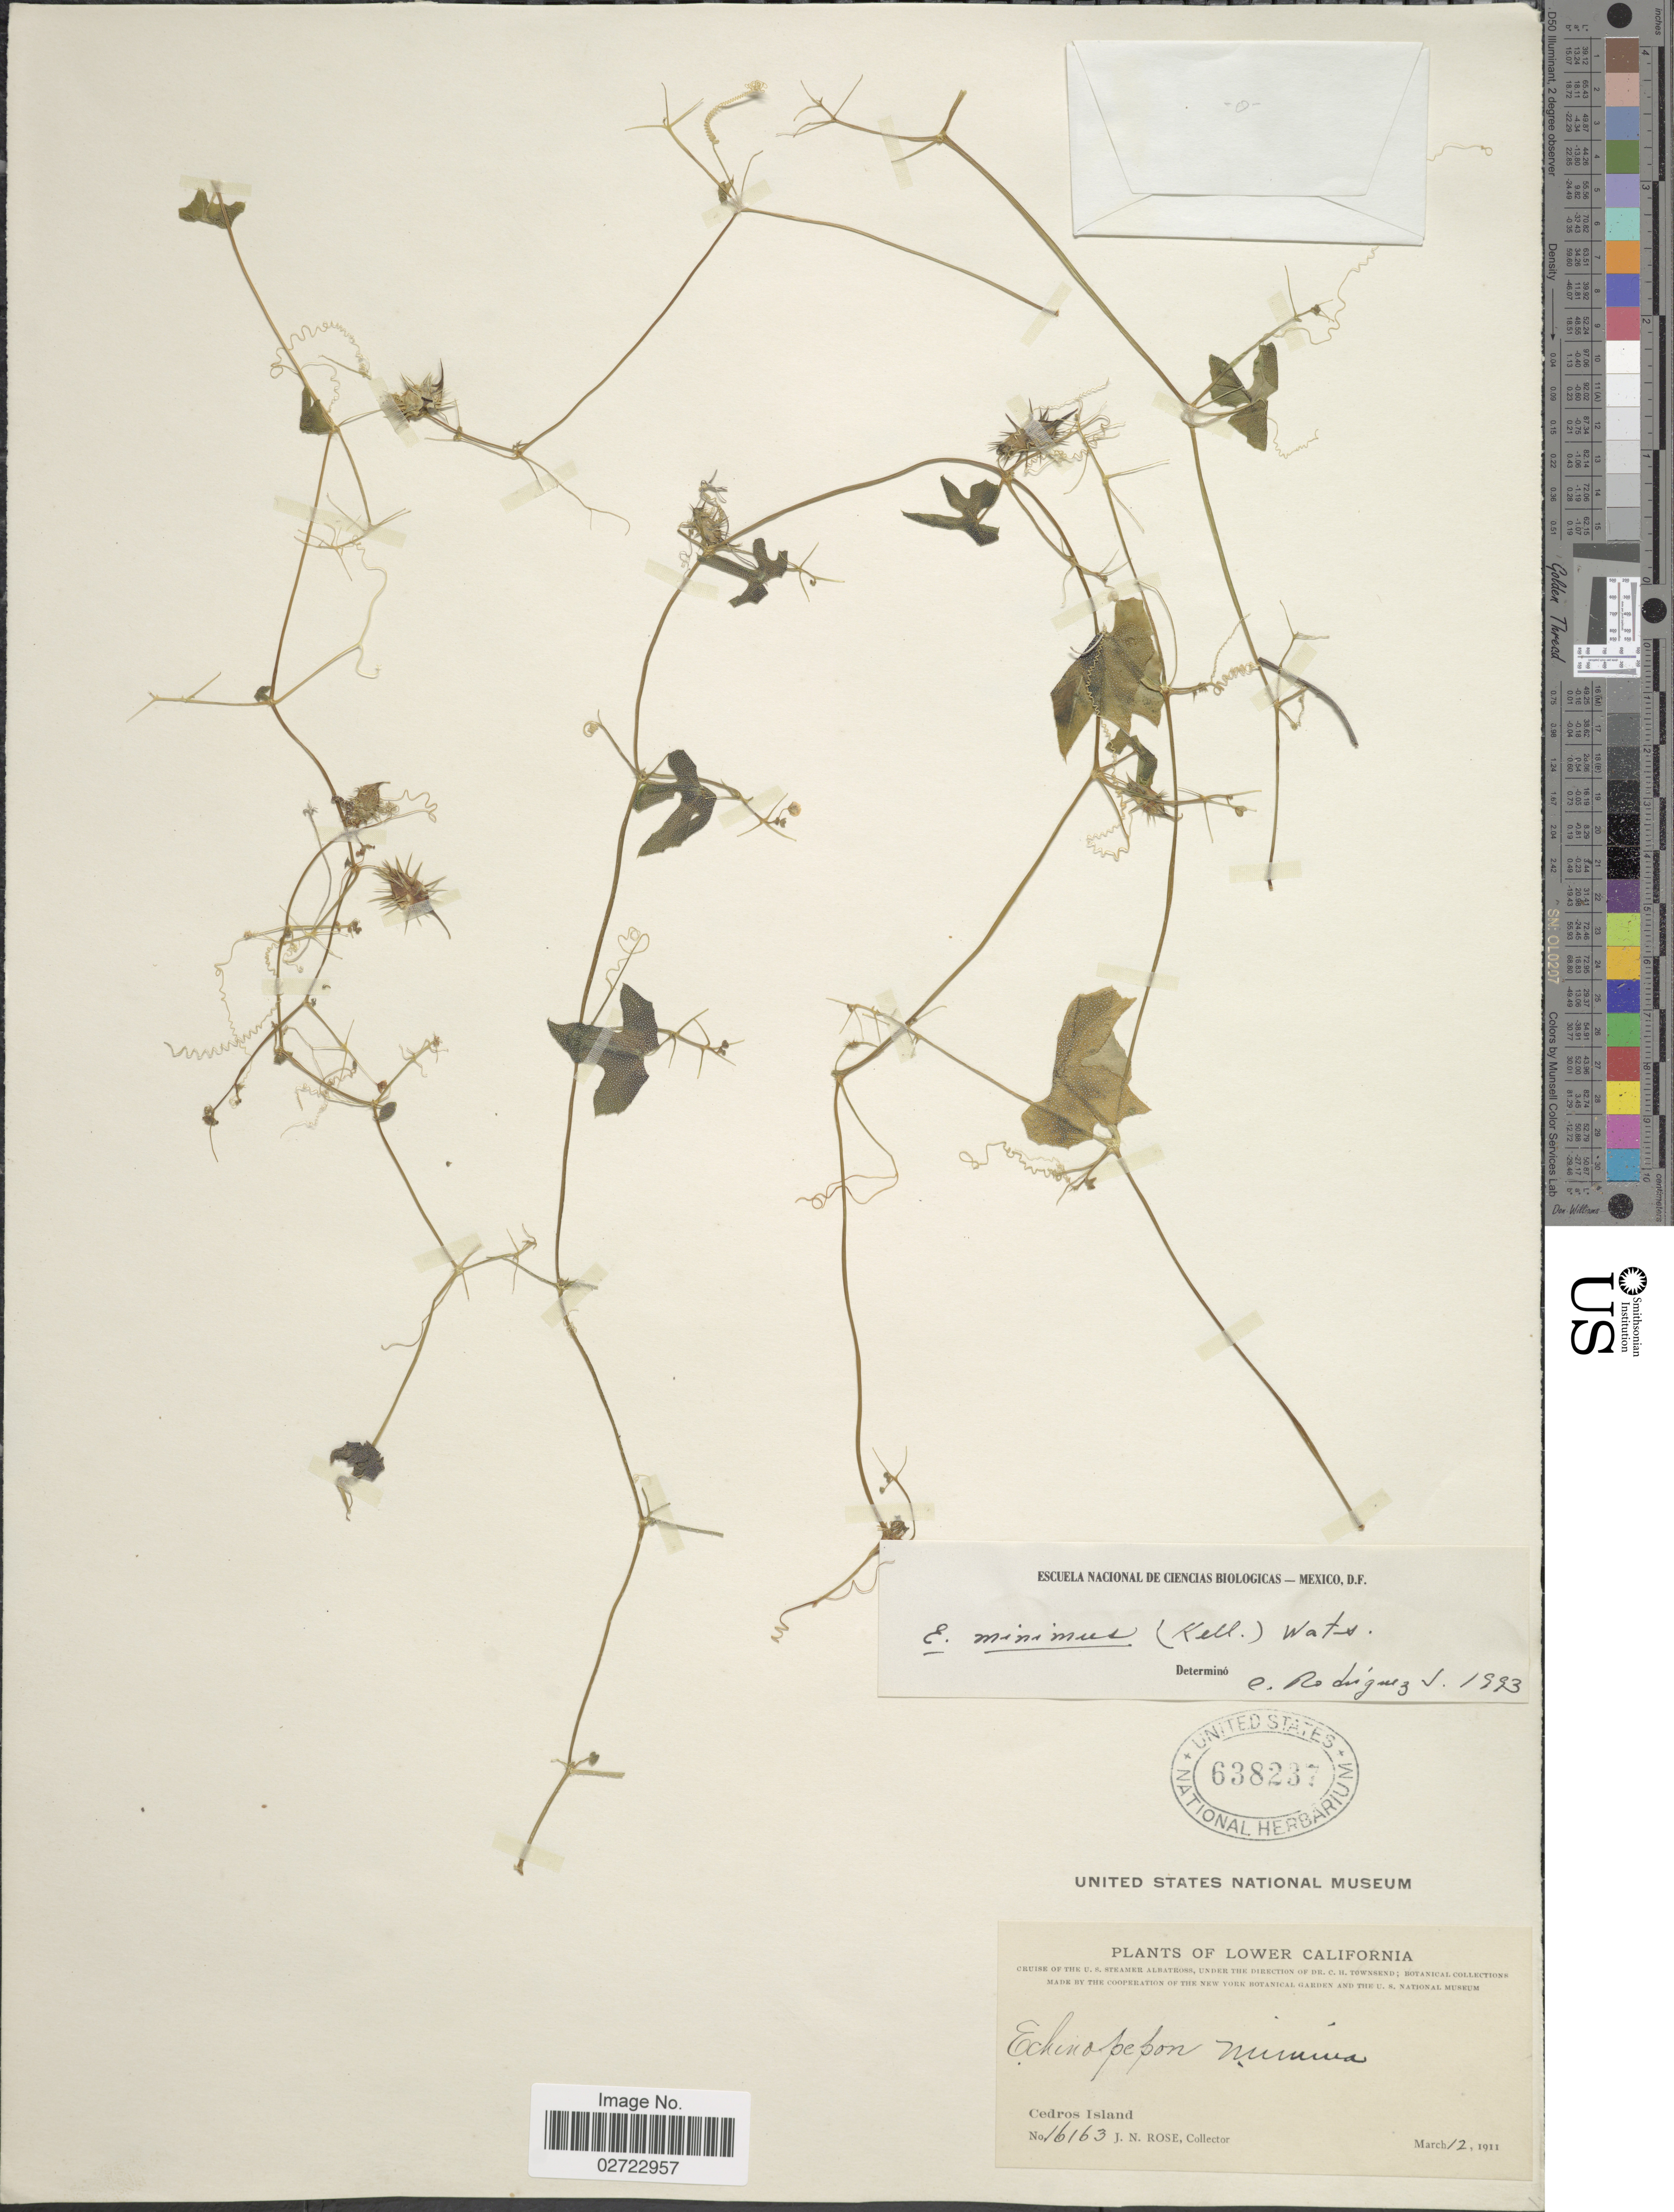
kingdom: Plantae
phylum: Tracheophyta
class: Magnoliopsida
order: Cucurbitales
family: Cucurbitaceae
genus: Echinopepon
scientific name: Echinopepon minimus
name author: (Kellogg) S. Watson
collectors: J. N. Rose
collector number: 16163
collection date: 1911-03-12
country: Mexico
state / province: Baja California Norte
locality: Lower California, Cedros Island.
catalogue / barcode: US 638237